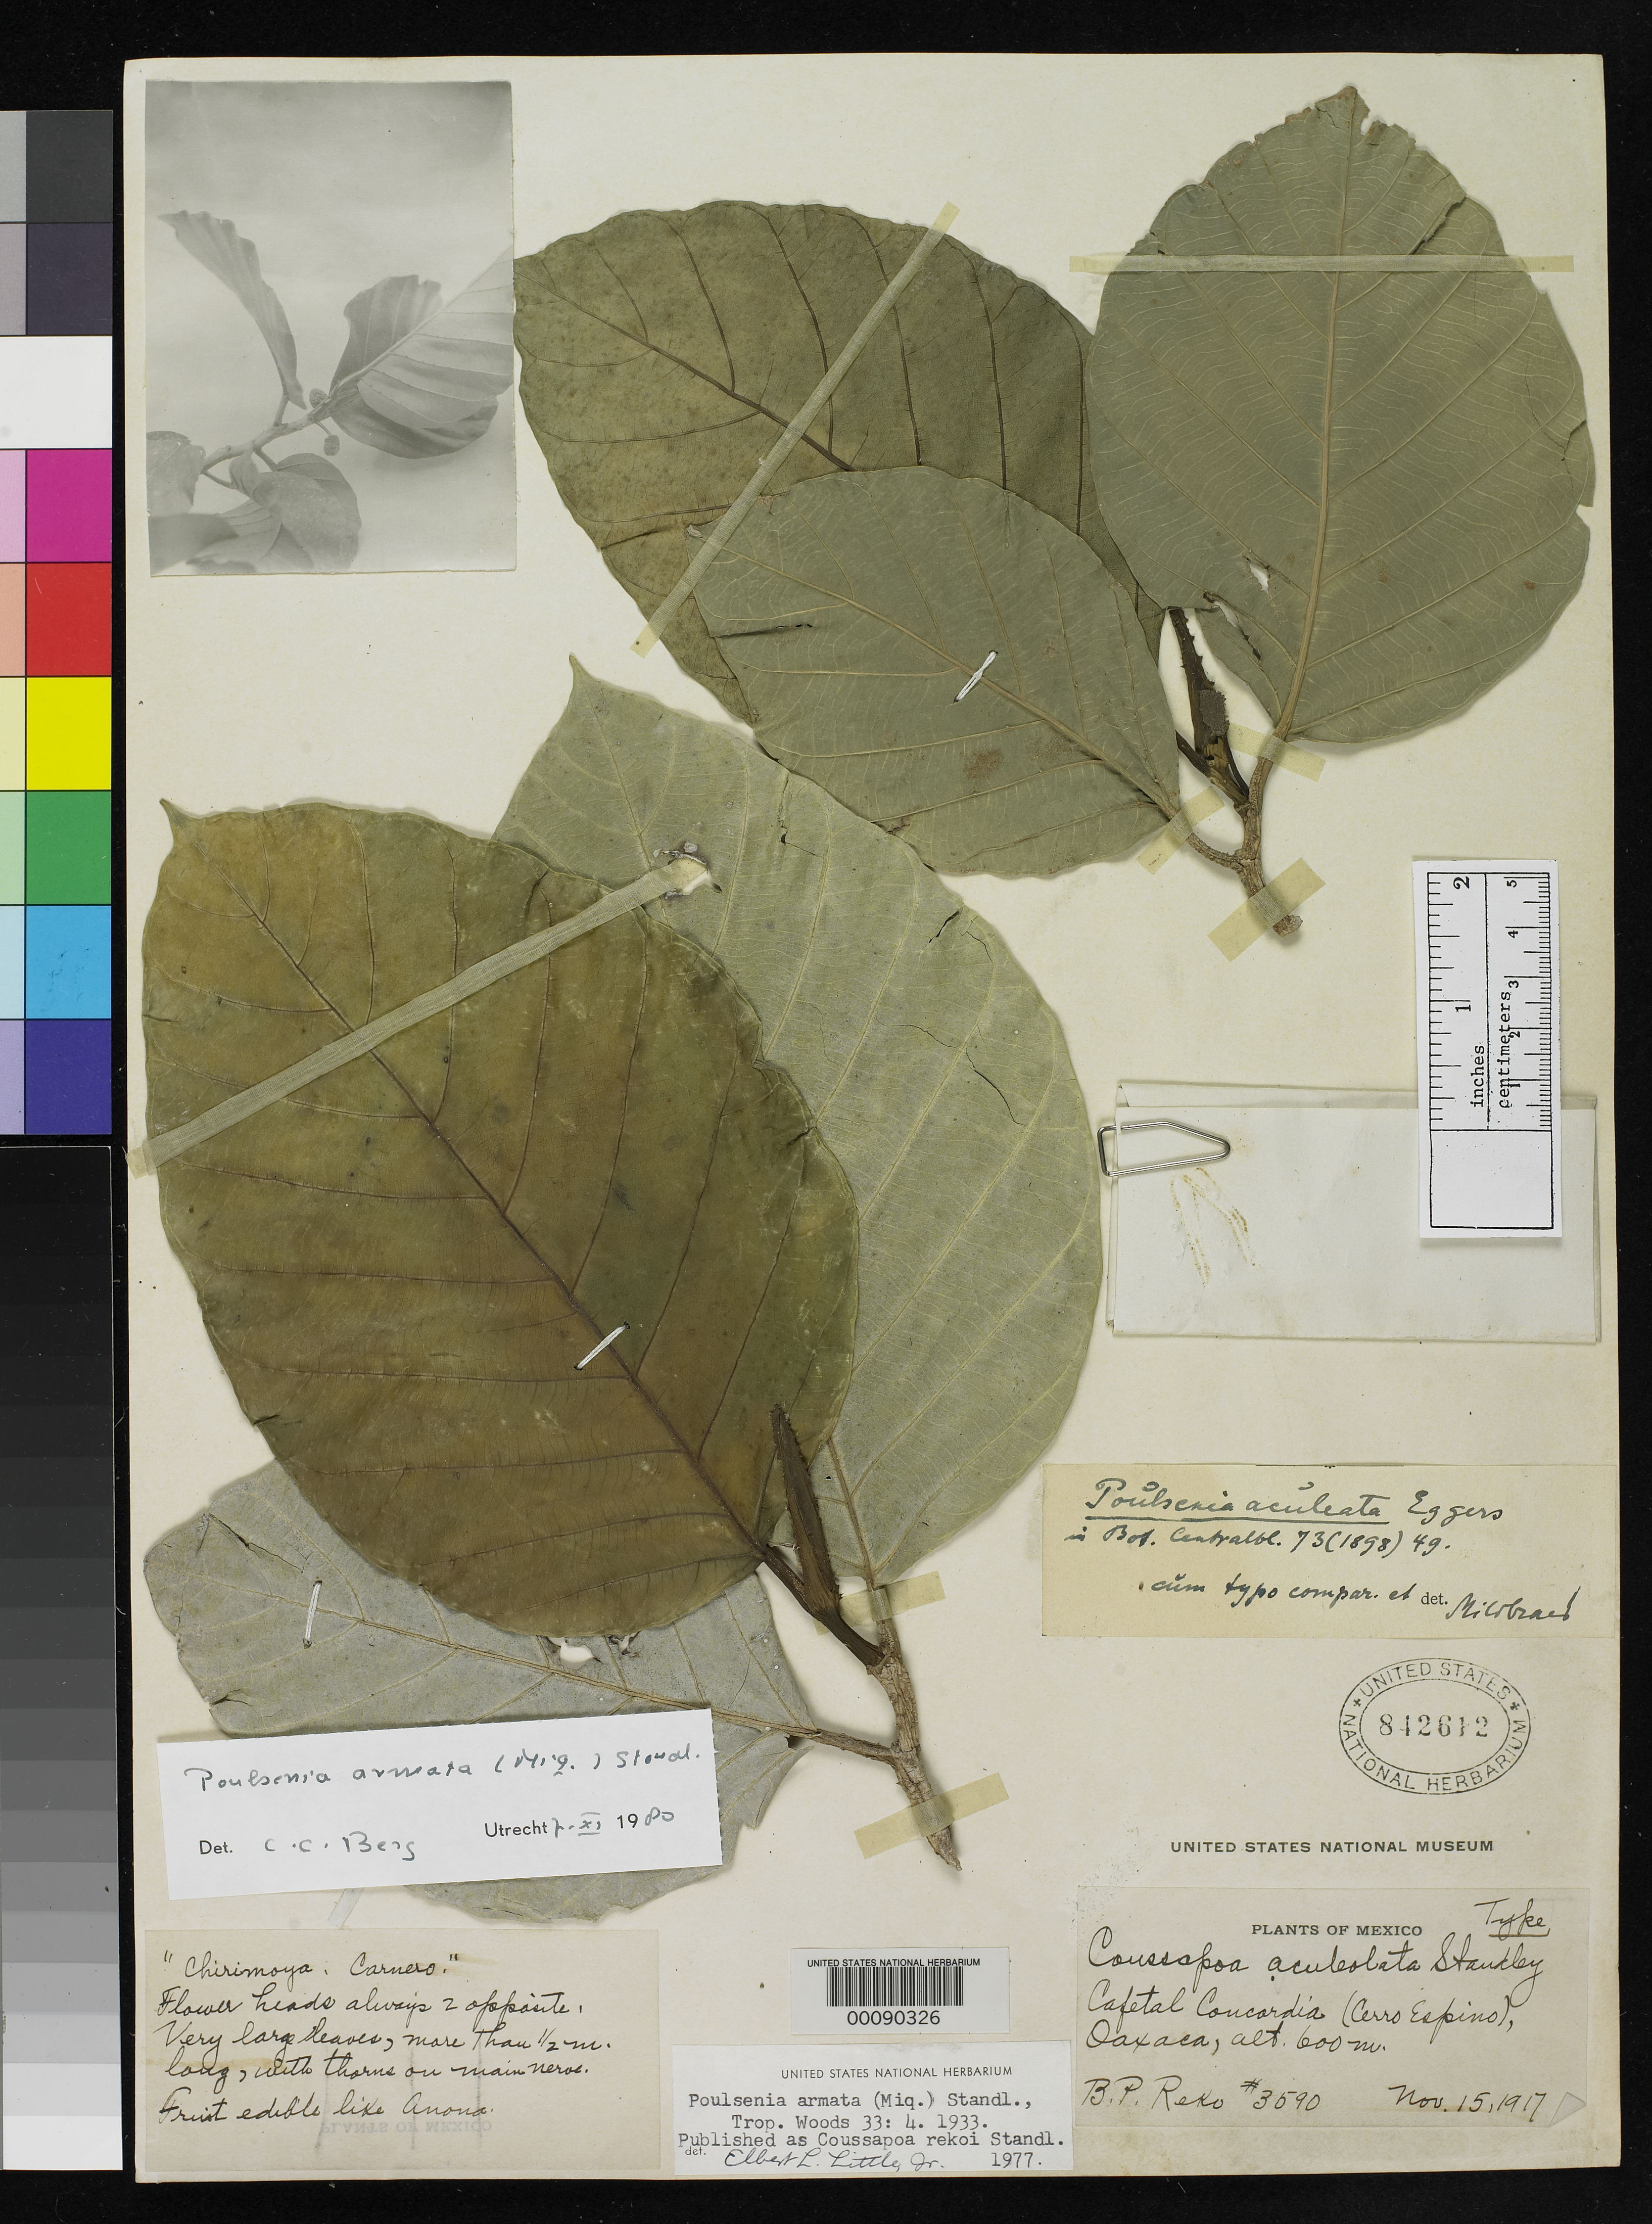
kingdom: Plantae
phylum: Tracheophyta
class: Magnoliopsida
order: Rosales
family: Urticaceae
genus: Coussapoa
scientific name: Coussapoa rekoi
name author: Standl.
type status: Holotype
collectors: B. P. Reko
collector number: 3590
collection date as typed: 15 Nov 1917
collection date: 1917-11-15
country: Mexico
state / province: Oaxaca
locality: Cafeta Concordia, Cerro Espino.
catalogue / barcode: US 842612